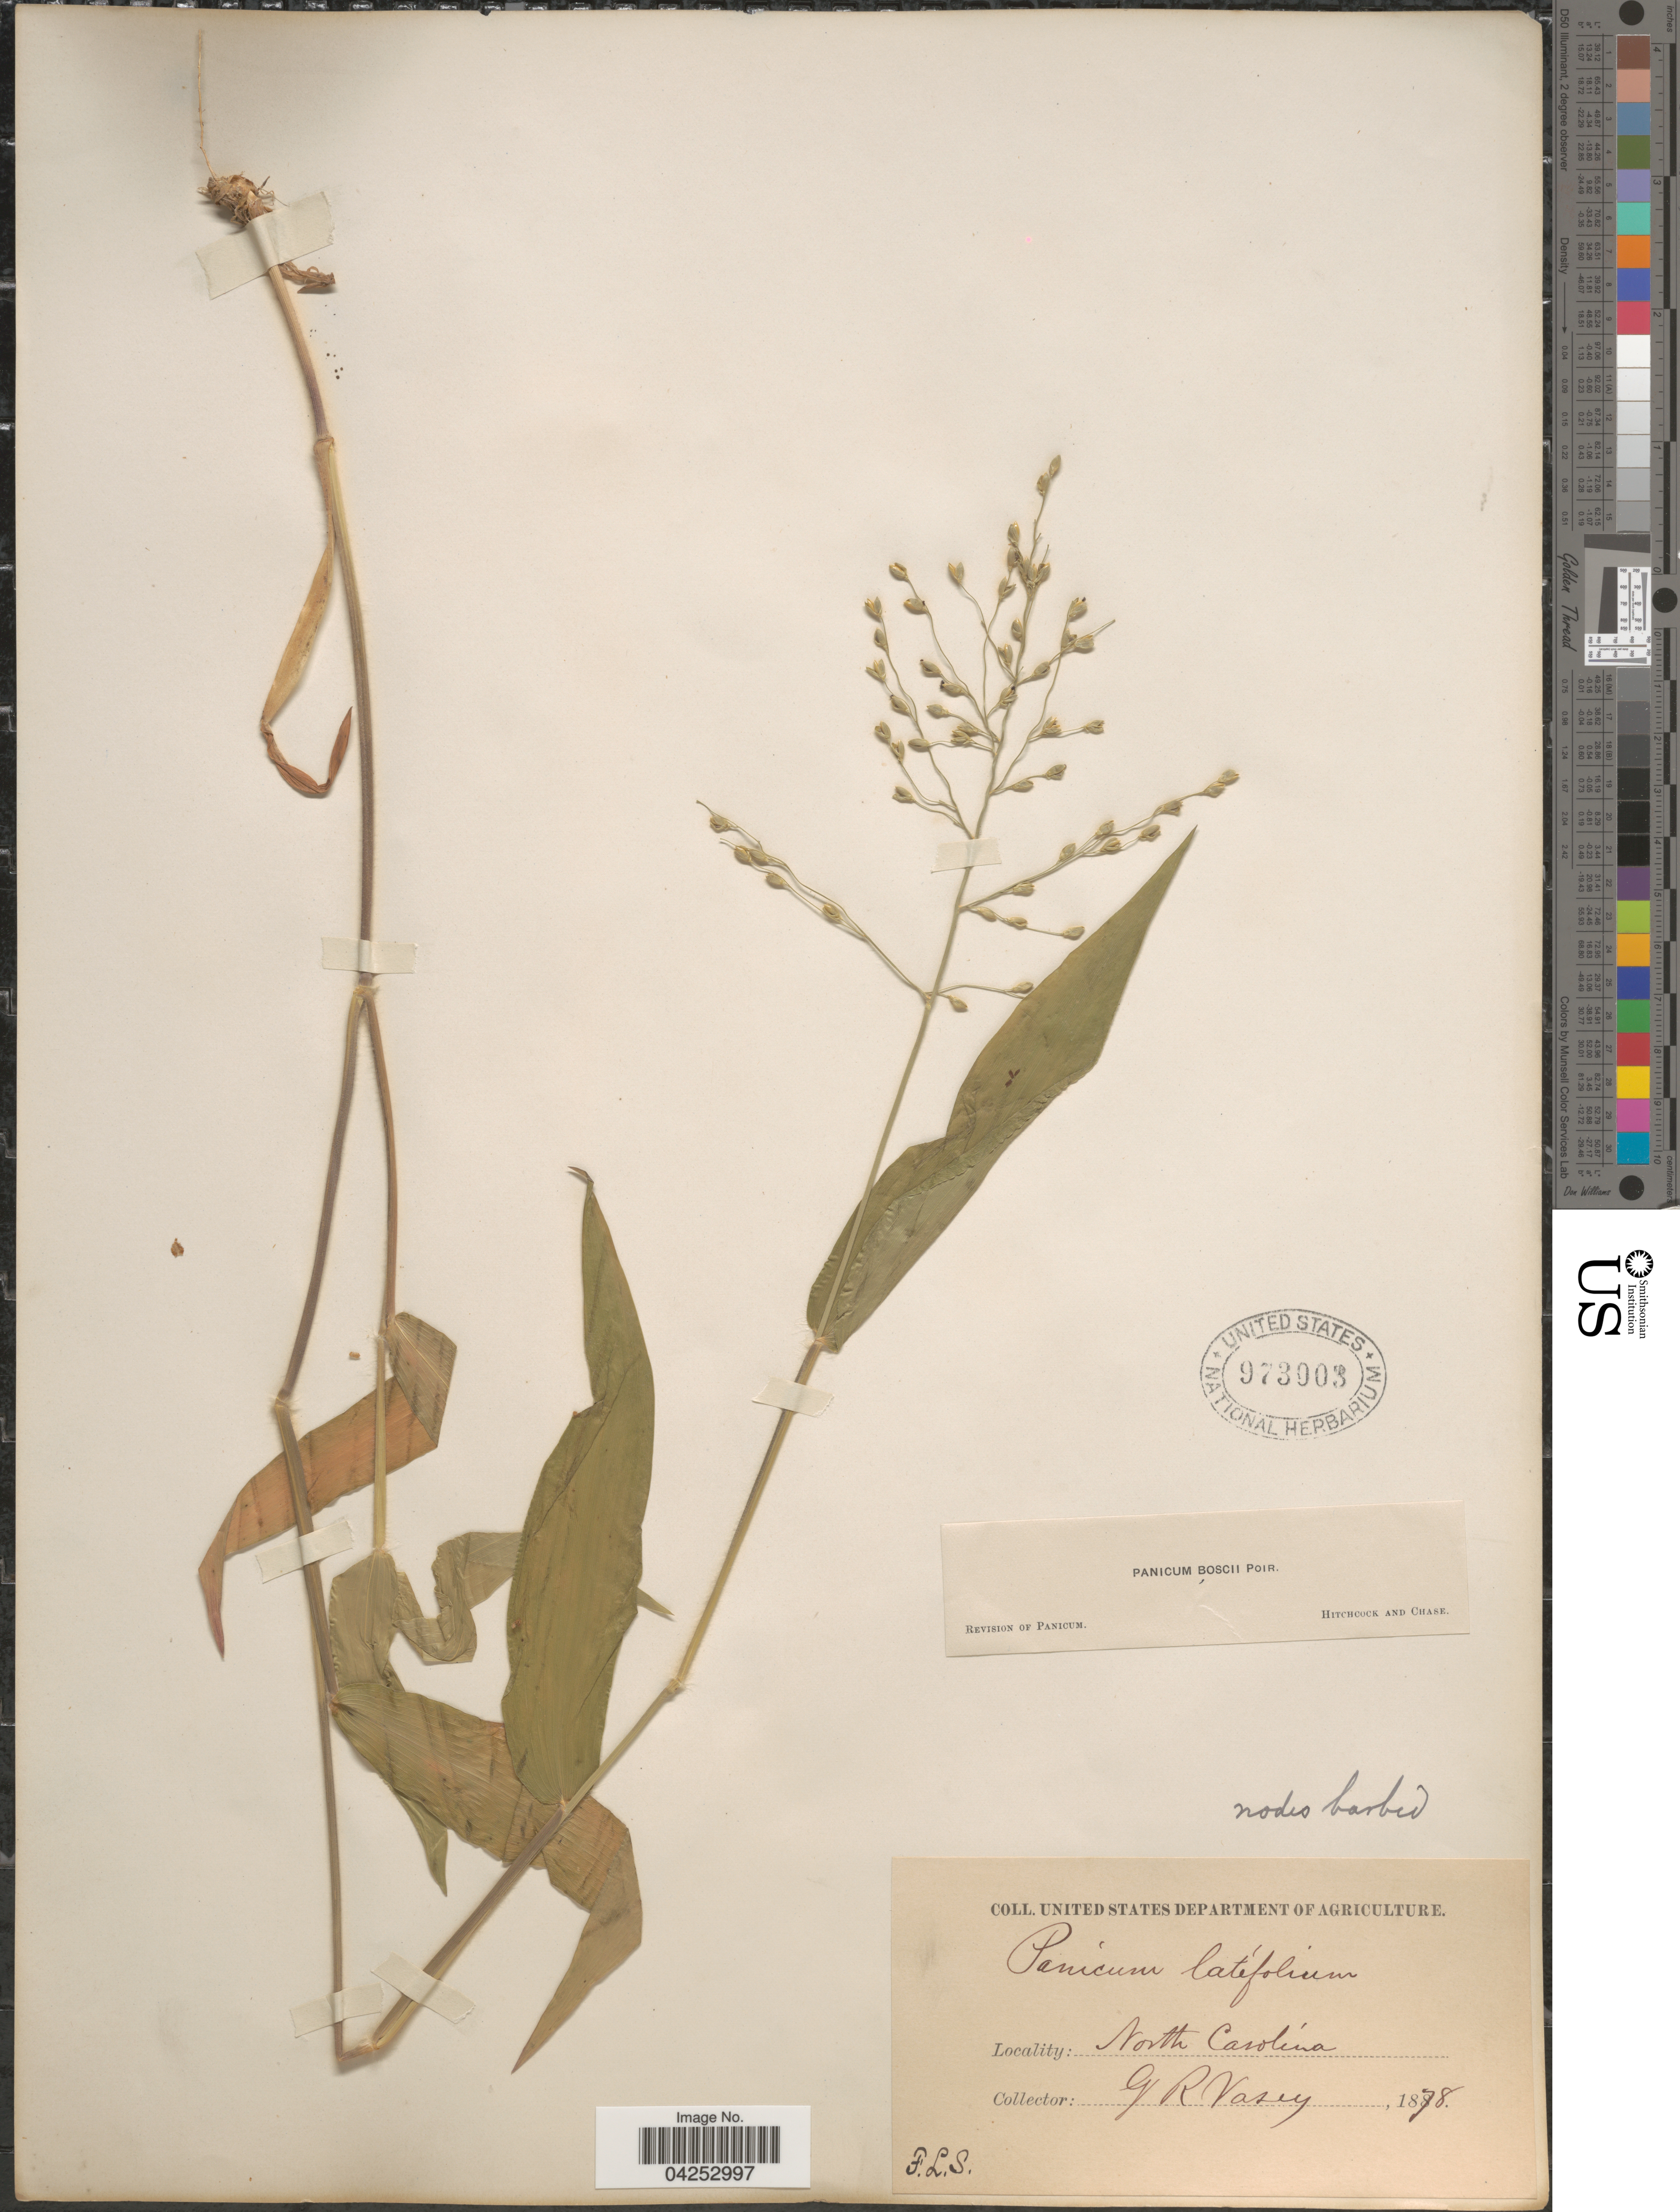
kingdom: Plantae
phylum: Tracheophyta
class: Liliopsida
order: Poales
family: Poaceae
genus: Dichanthelium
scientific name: Dichanthelium boscii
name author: (Poir.) Gould & C.A. Clark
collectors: G. R. Vasey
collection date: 1878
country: United States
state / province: North Carolina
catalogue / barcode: US 973003